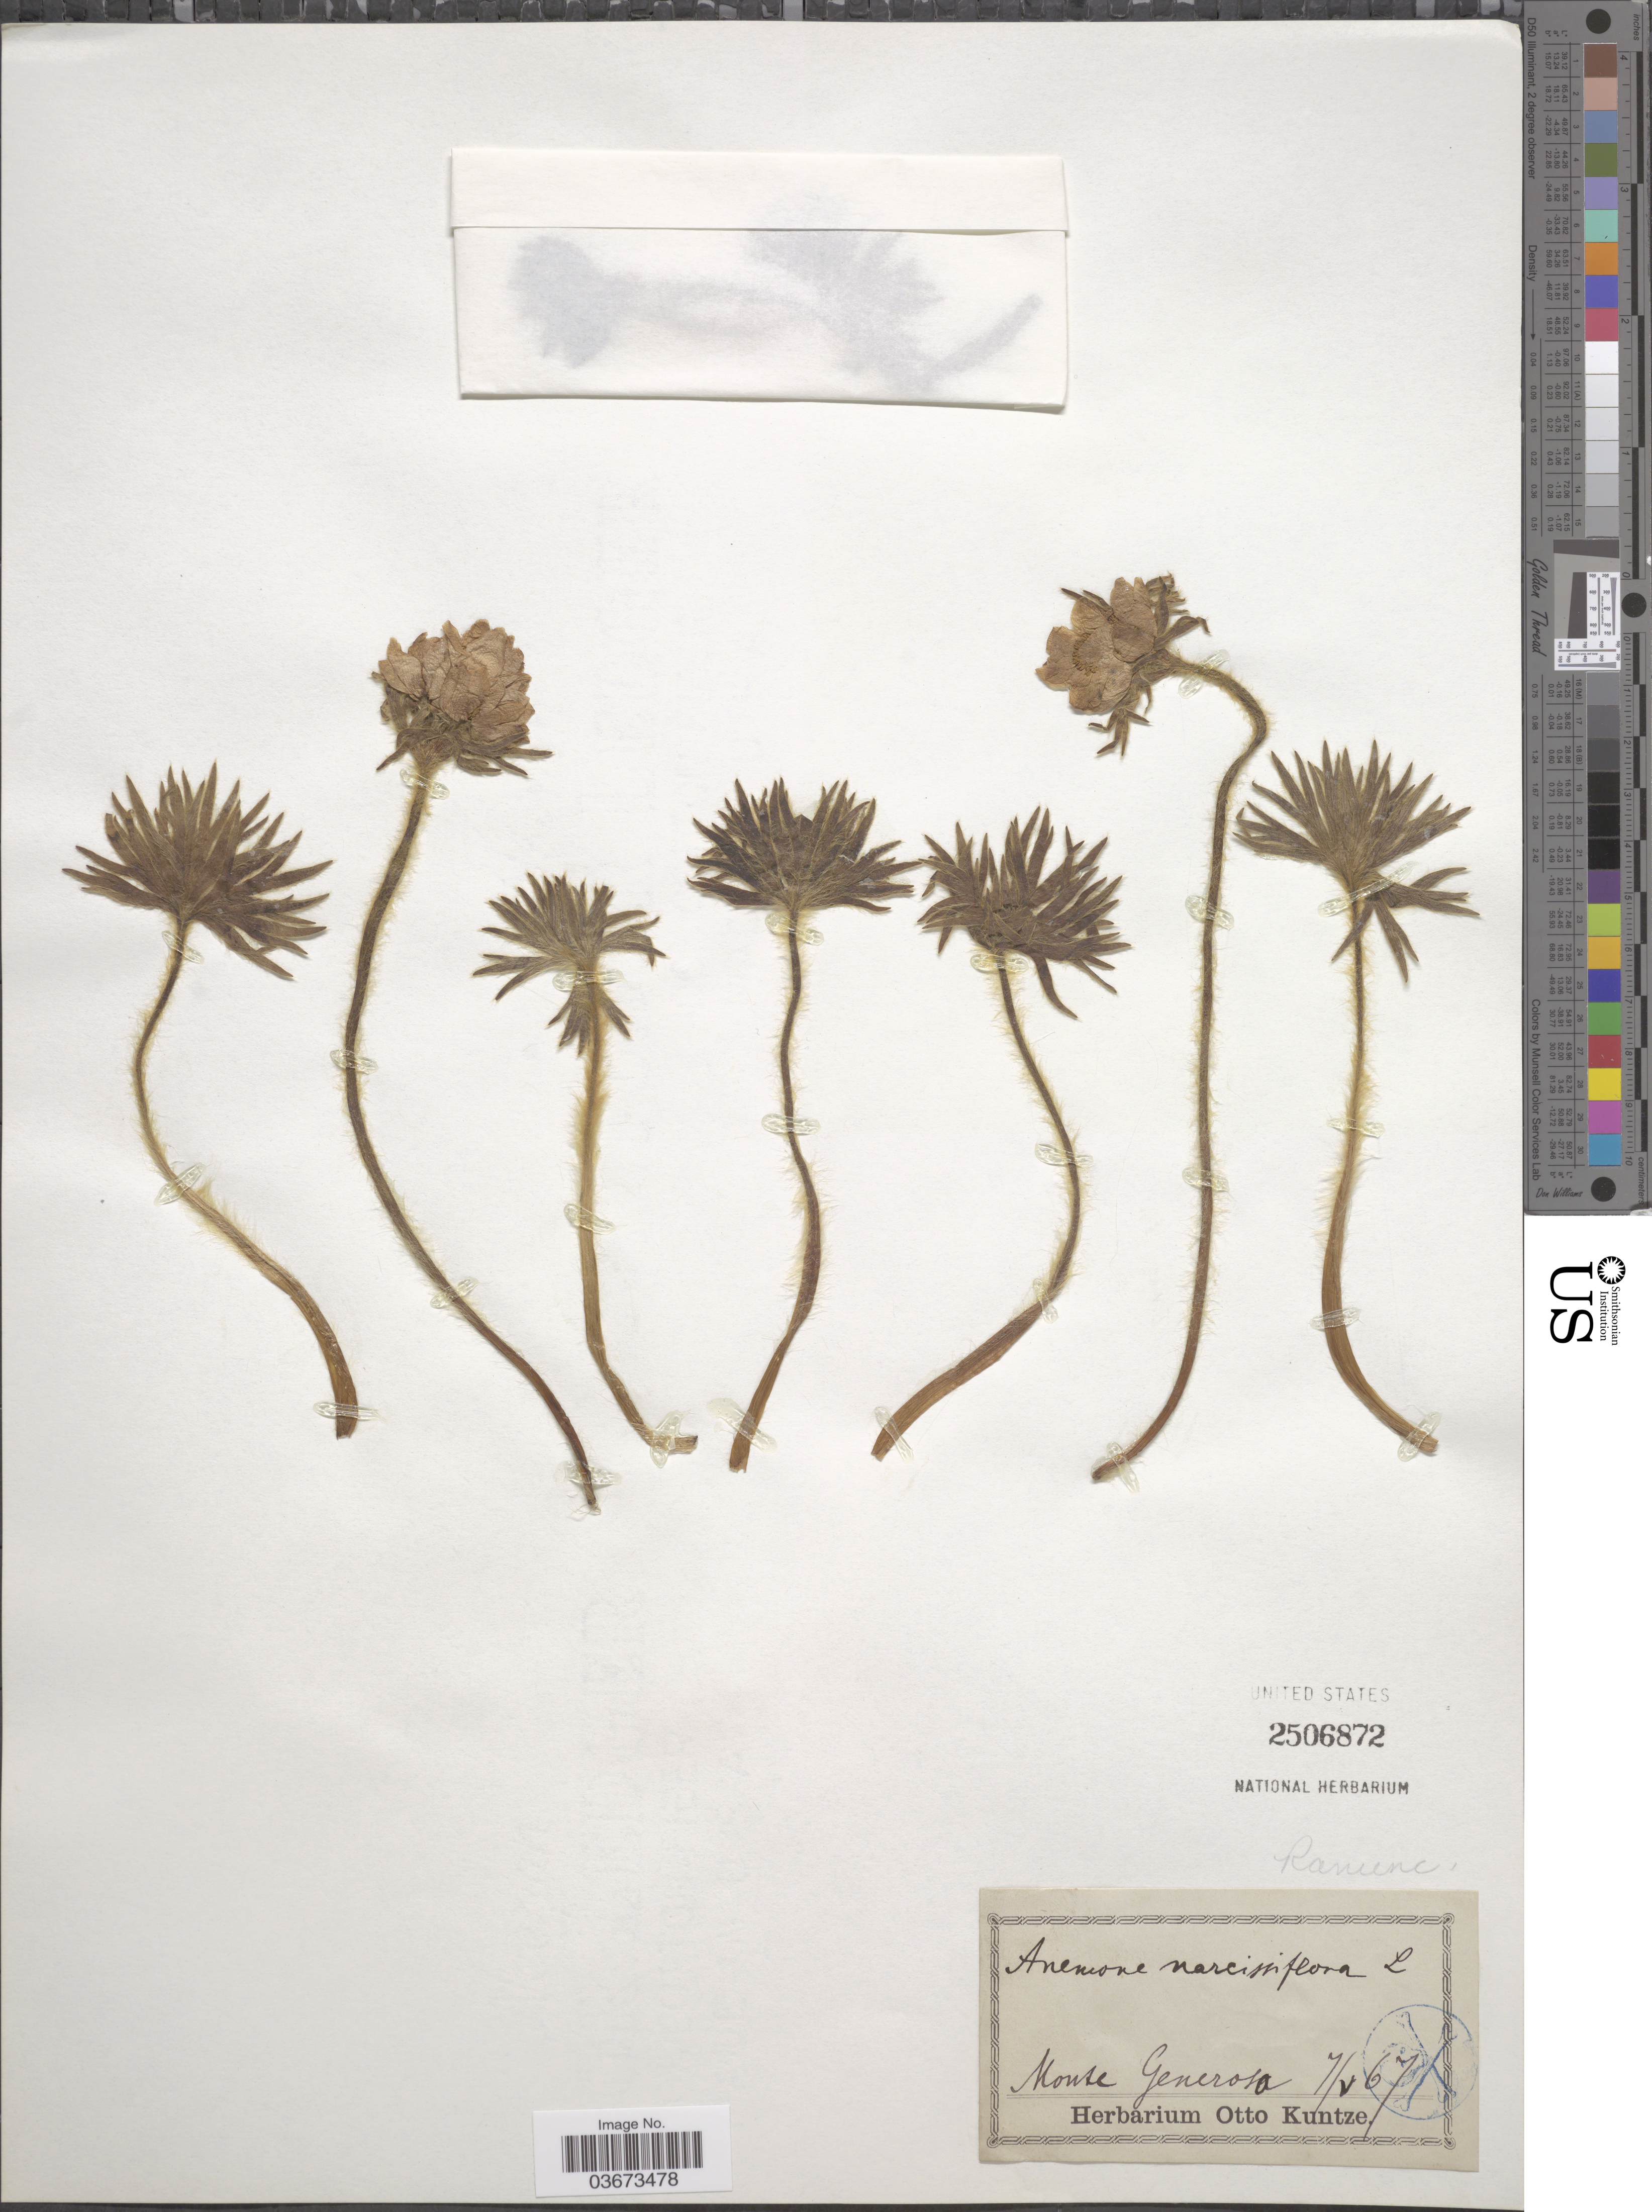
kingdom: Plantae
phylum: Tracheophyta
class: Magnoliopsida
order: Ranunculales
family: Ranunculaceae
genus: Anemone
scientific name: Anemone narcissiflora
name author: L.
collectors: ex herb. Otto Kuntze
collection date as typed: Transcribed d/m/y: 7/5/67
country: Italy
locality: Monte Generosa.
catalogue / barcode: US 2506872